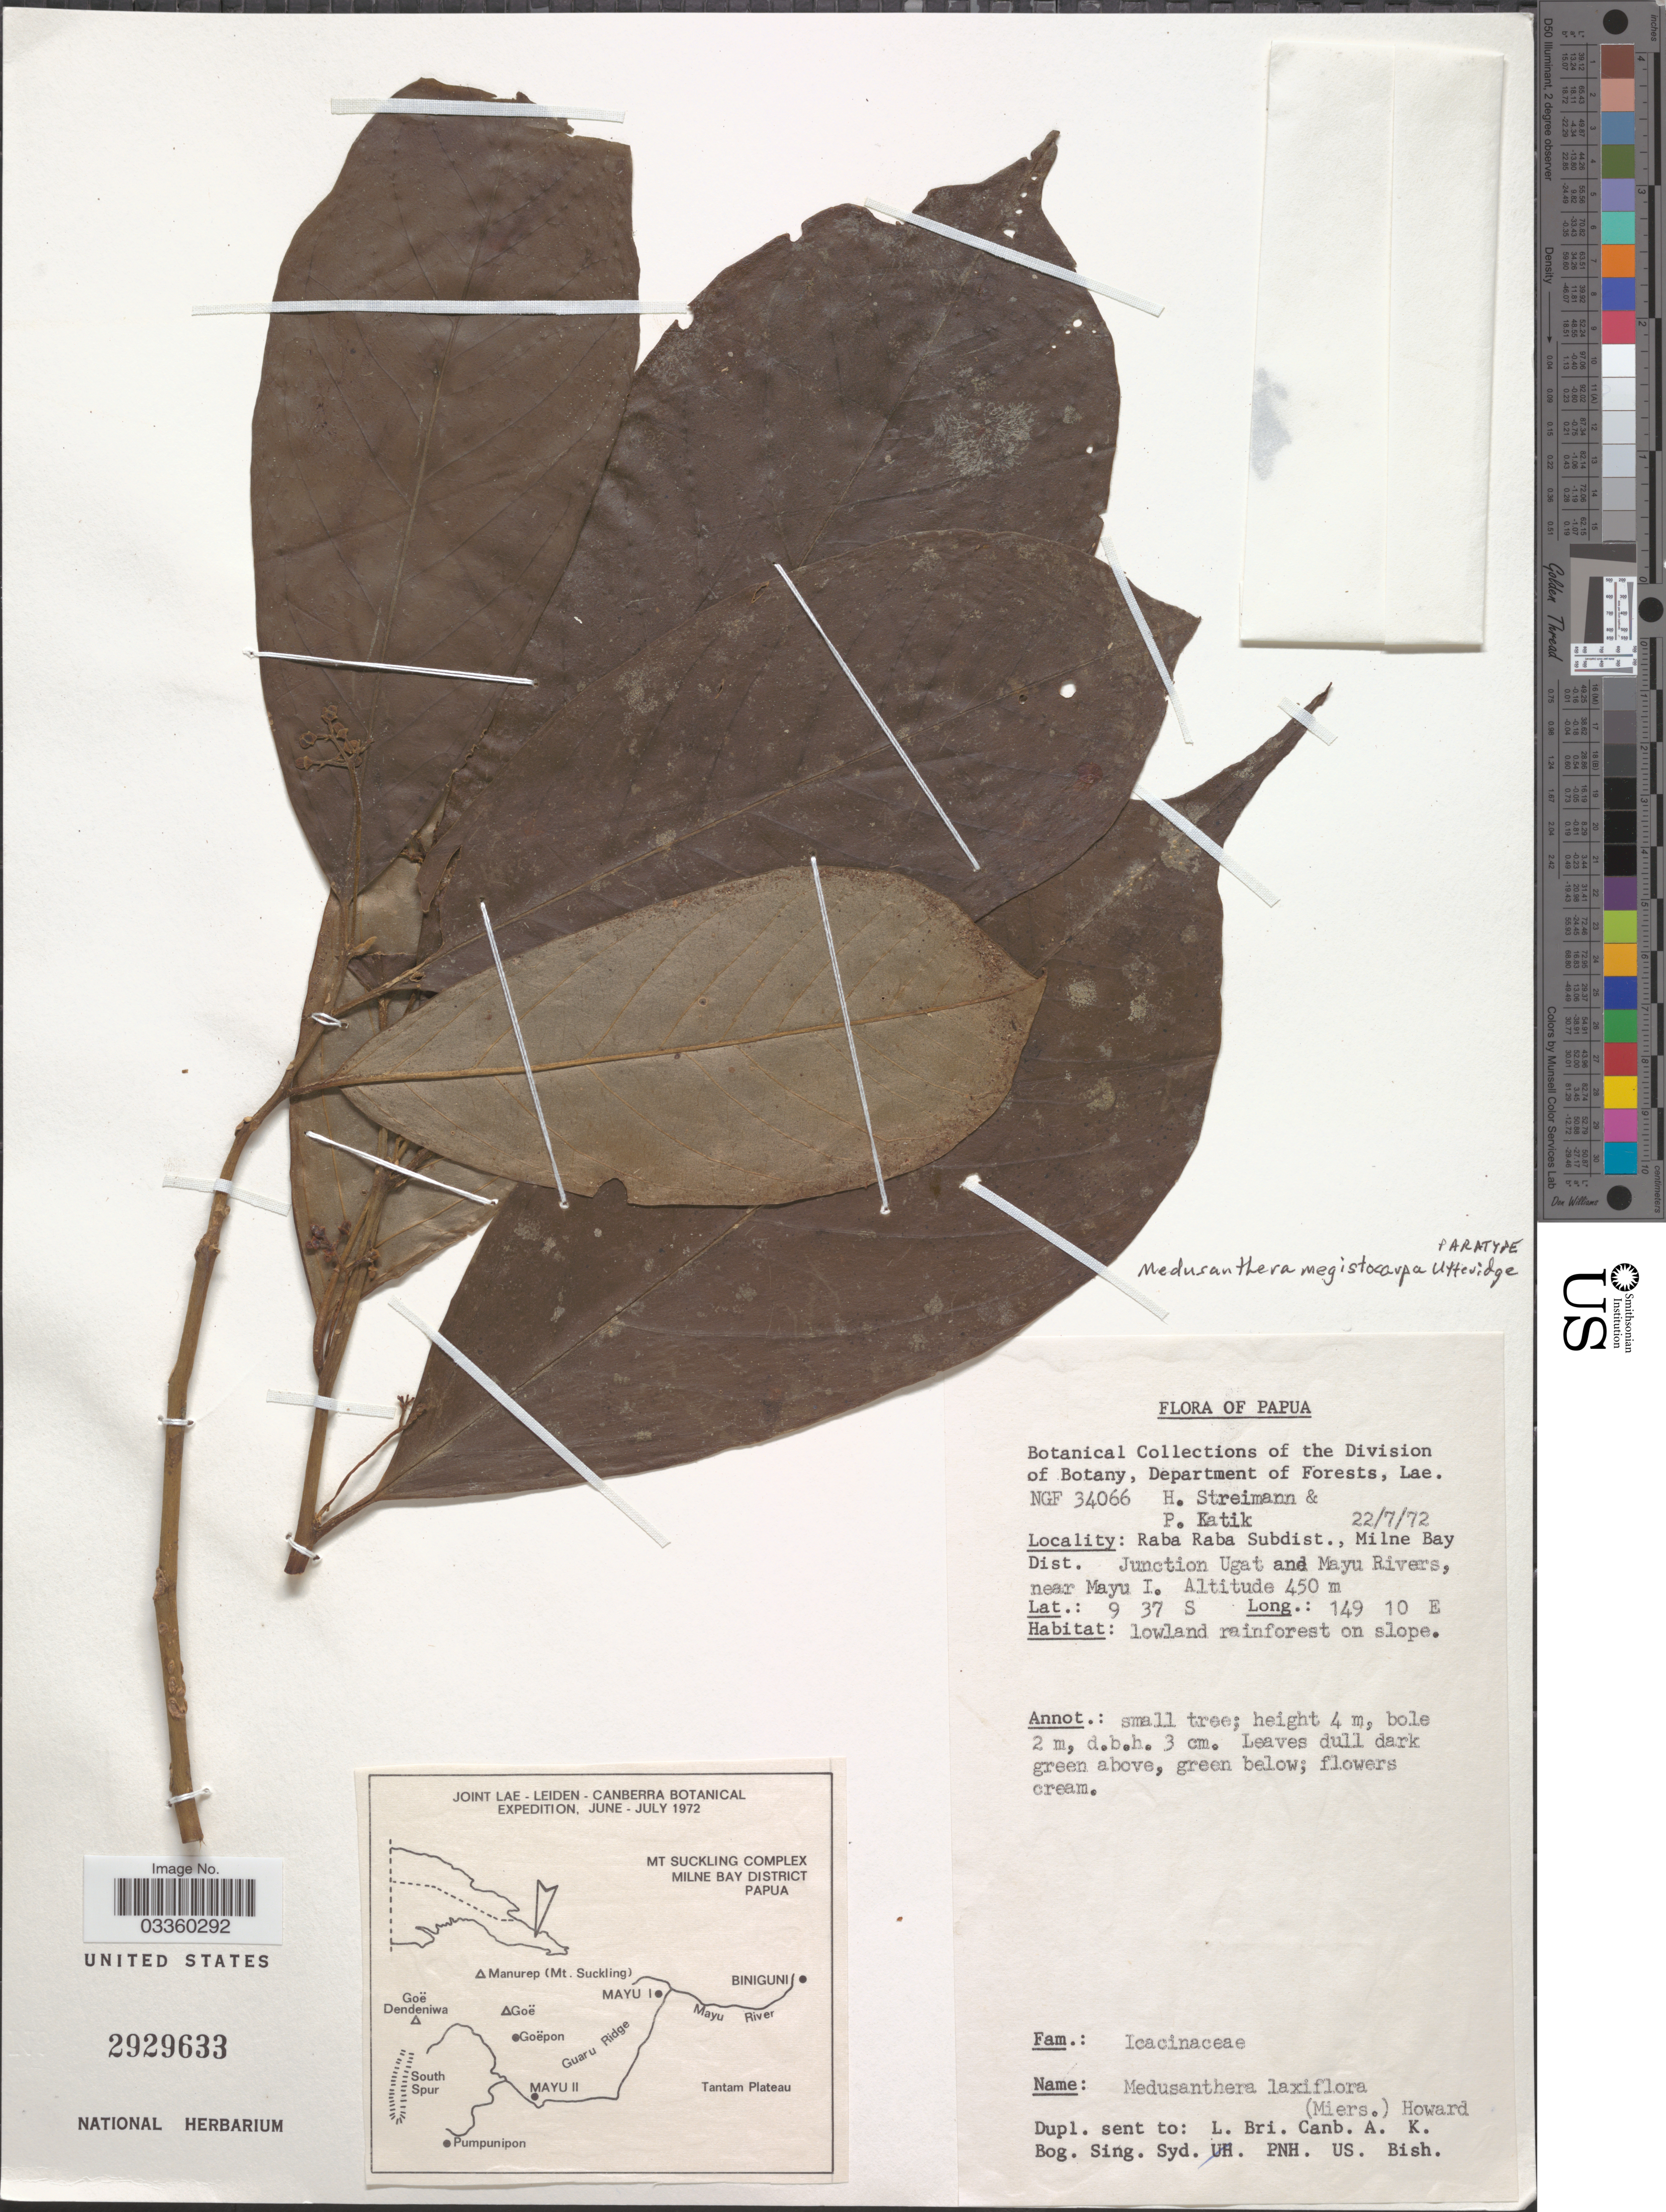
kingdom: Plantae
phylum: Tracheophyta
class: Magnoliopsida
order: Cardiopteridales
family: Stemonuraceae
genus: Medusanthera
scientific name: Medusanthera megistocarpa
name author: Utteridge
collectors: H. Streimann & P. Katik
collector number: NGF34066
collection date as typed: Transcribed d/m/y: 22/7/72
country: Papua New Guinea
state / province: Milne Bay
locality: Papua. Raba Raba Subdist., Milne Bay Dist. Junction Ugat and Mayu Rivers, near Mayu I.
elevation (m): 450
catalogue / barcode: US 2929633